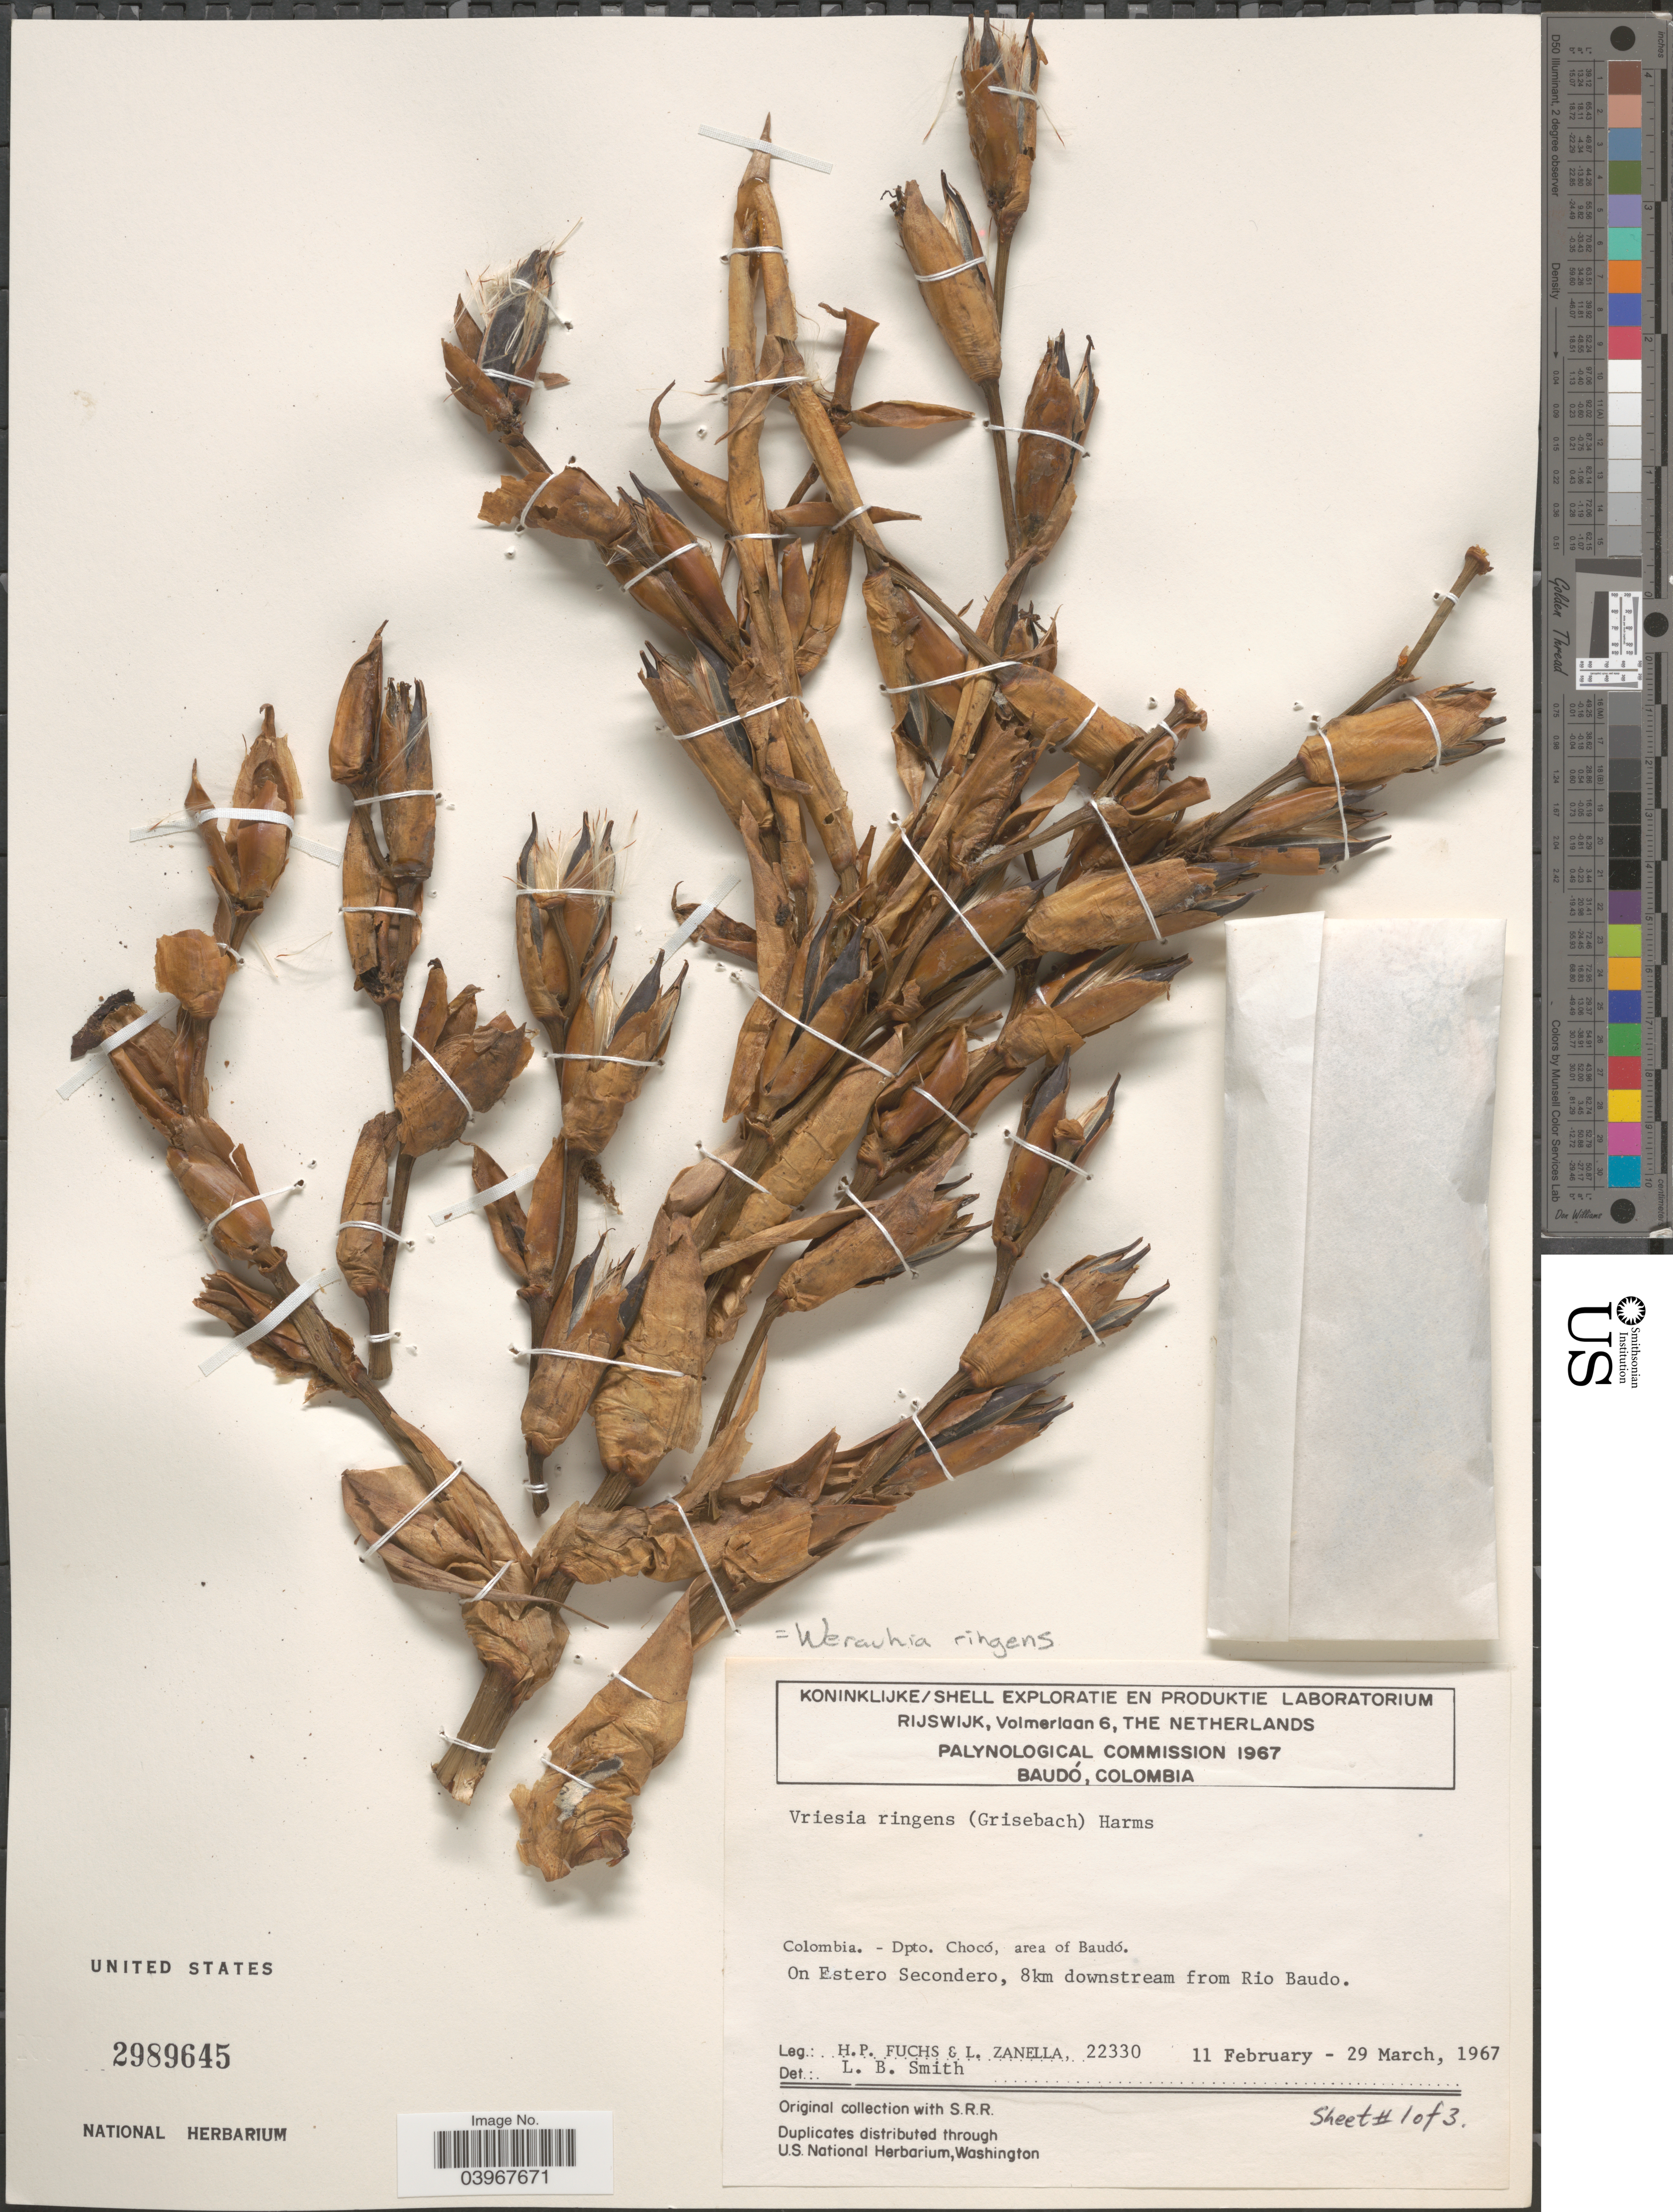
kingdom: Plantae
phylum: Tracheophyta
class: Liliopsida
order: Poales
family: Bromeliaceae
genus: Werauhia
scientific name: Werauhia ringens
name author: (Griseb.) J.R. Grant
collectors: H. P. Fuchs & L. Zanella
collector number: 22330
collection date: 1967-02-11/1967-03-29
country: Colombia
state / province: Chocó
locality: Dpto. Chocó, area of Baudó. On Estero Secondero, 8km downstream from Rio Baudo.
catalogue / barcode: US 2989645